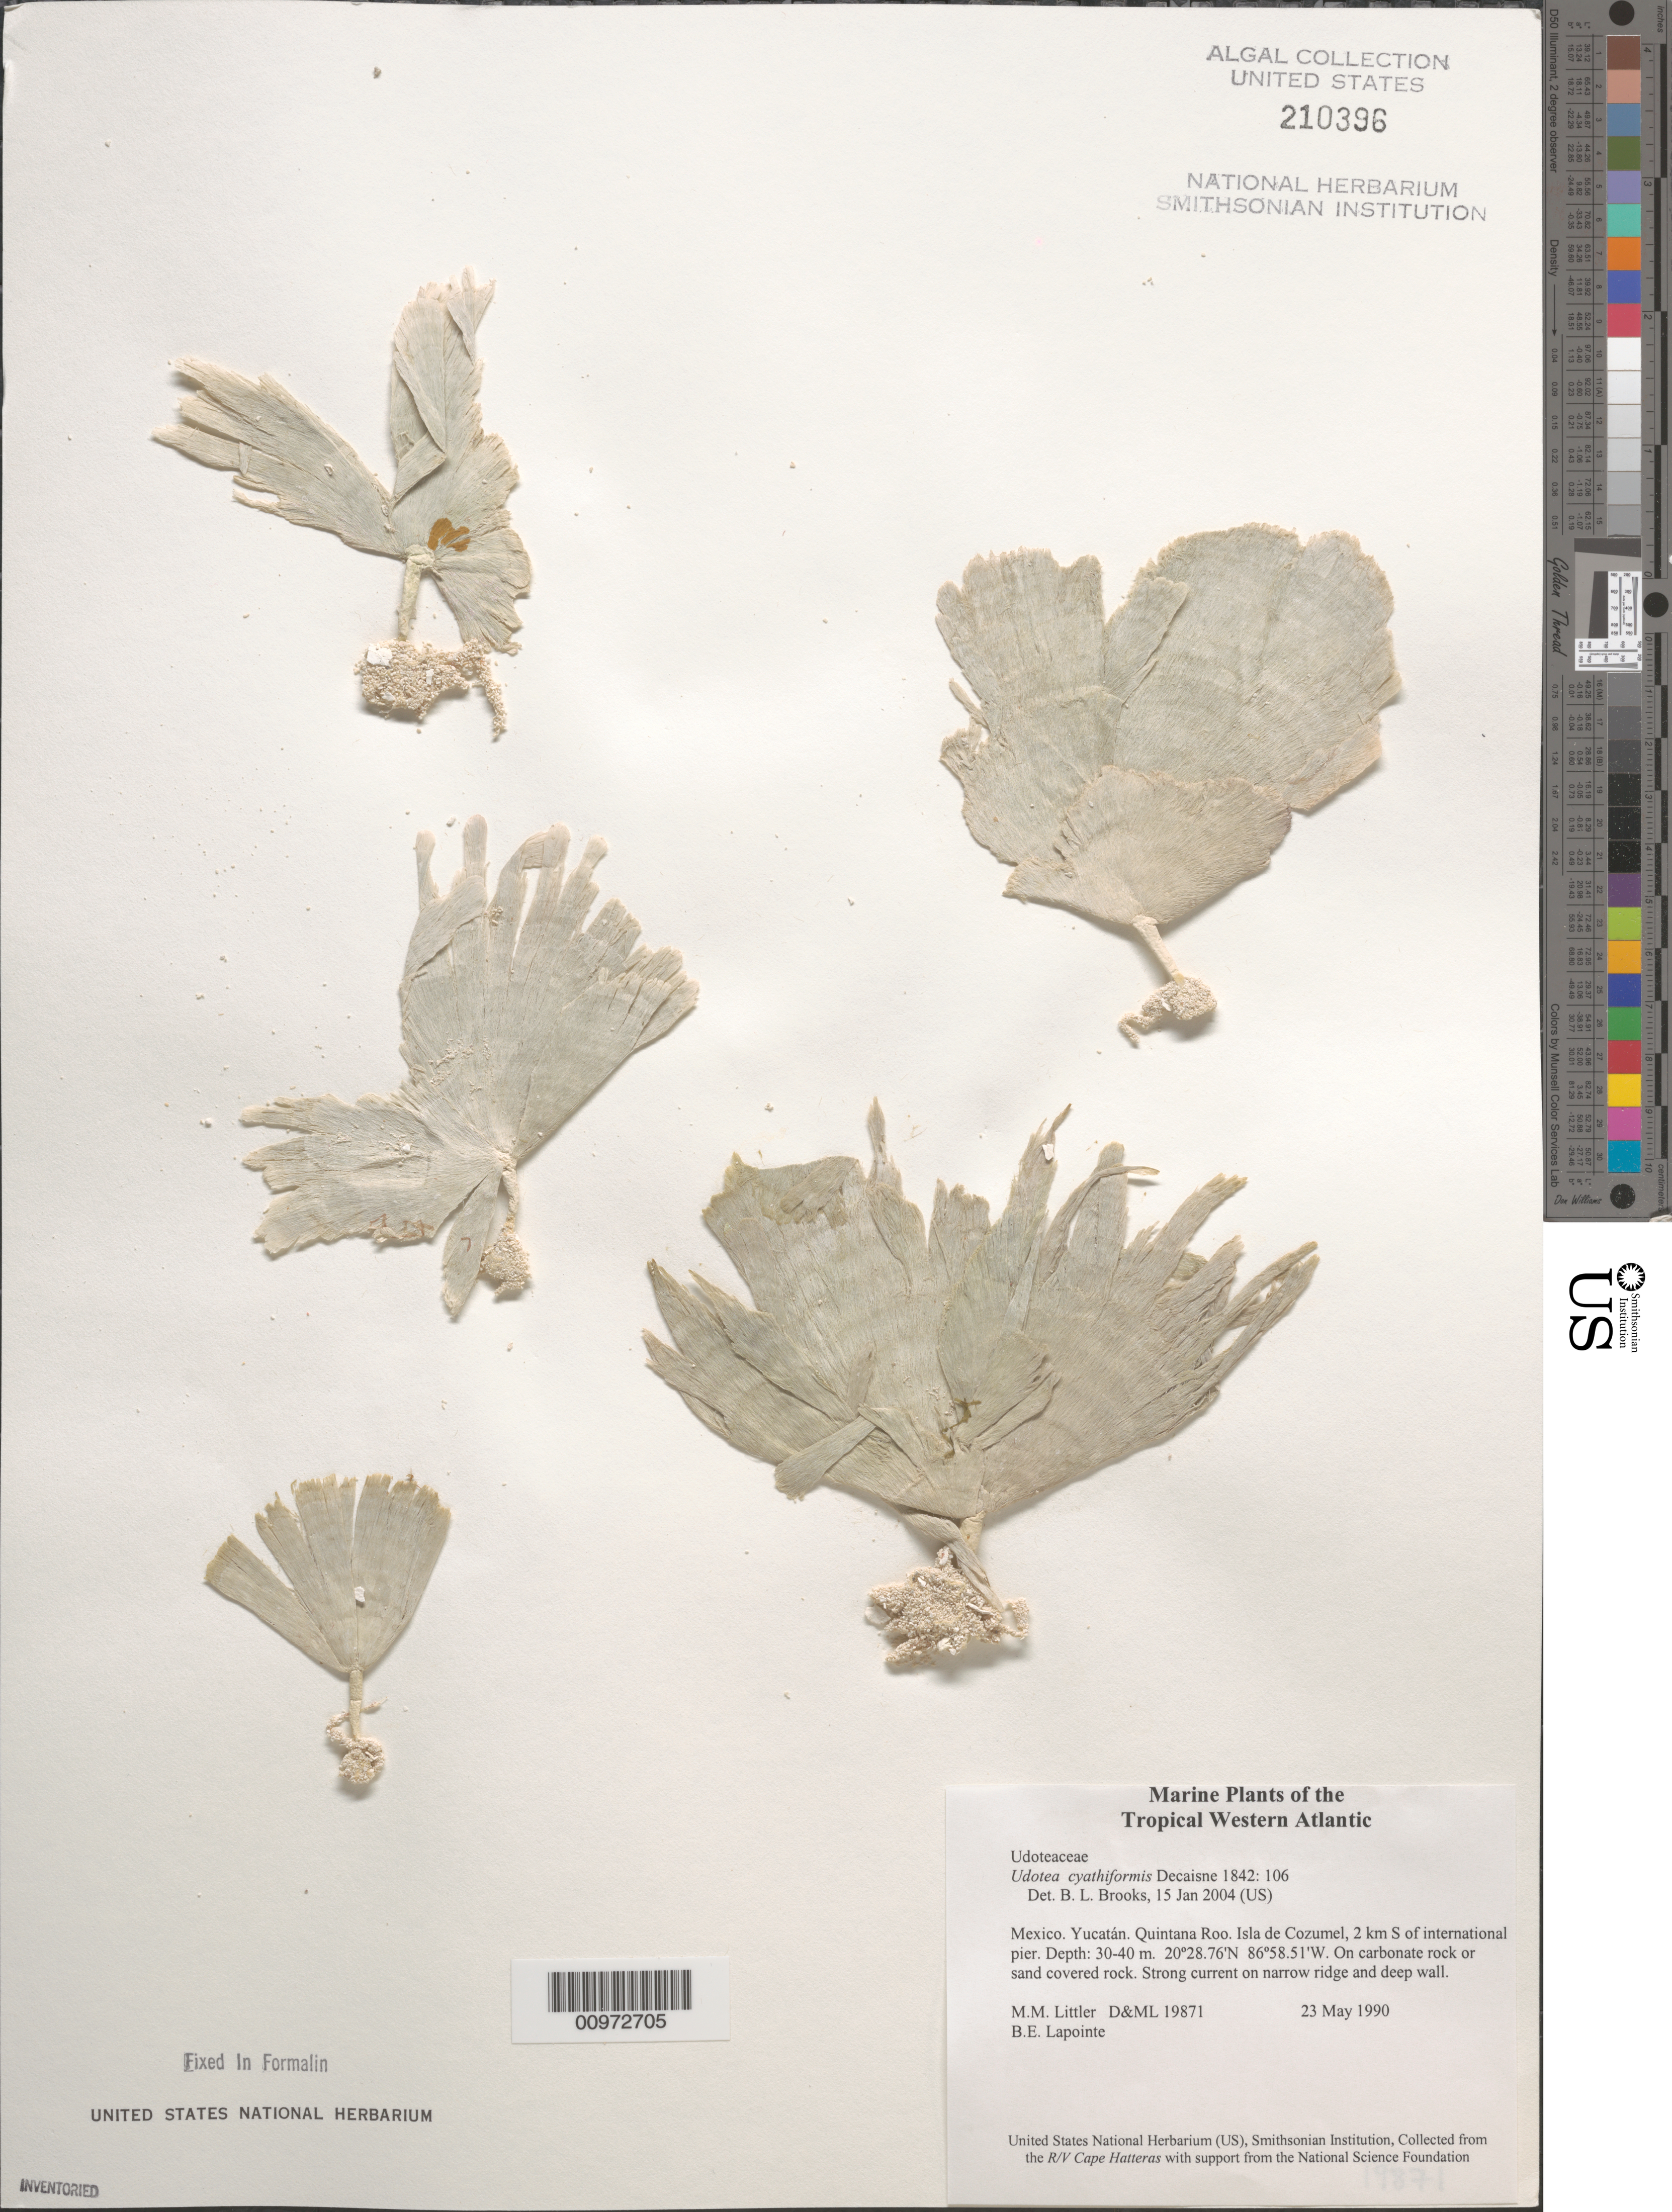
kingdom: Plantae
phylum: Chlorophyta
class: Ulvophyceae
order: Bryopsidales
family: Udoteaceae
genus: Udotea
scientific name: Udotea cyathiformis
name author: Decne.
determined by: Brooks, B. L., (BOT), Smithsonian Institution - National Museum of Natural History (UNITED STATES)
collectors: M. M. Littler & B. Lapointe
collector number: D&ML 19871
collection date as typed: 23 May 1990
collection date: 1990-05-23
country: Mexico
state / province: Quintana Roo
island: Isla Cozumel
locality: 2 km south of international pier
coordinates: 20 28.76'N, 86 58.51'W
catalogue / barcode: US 210396